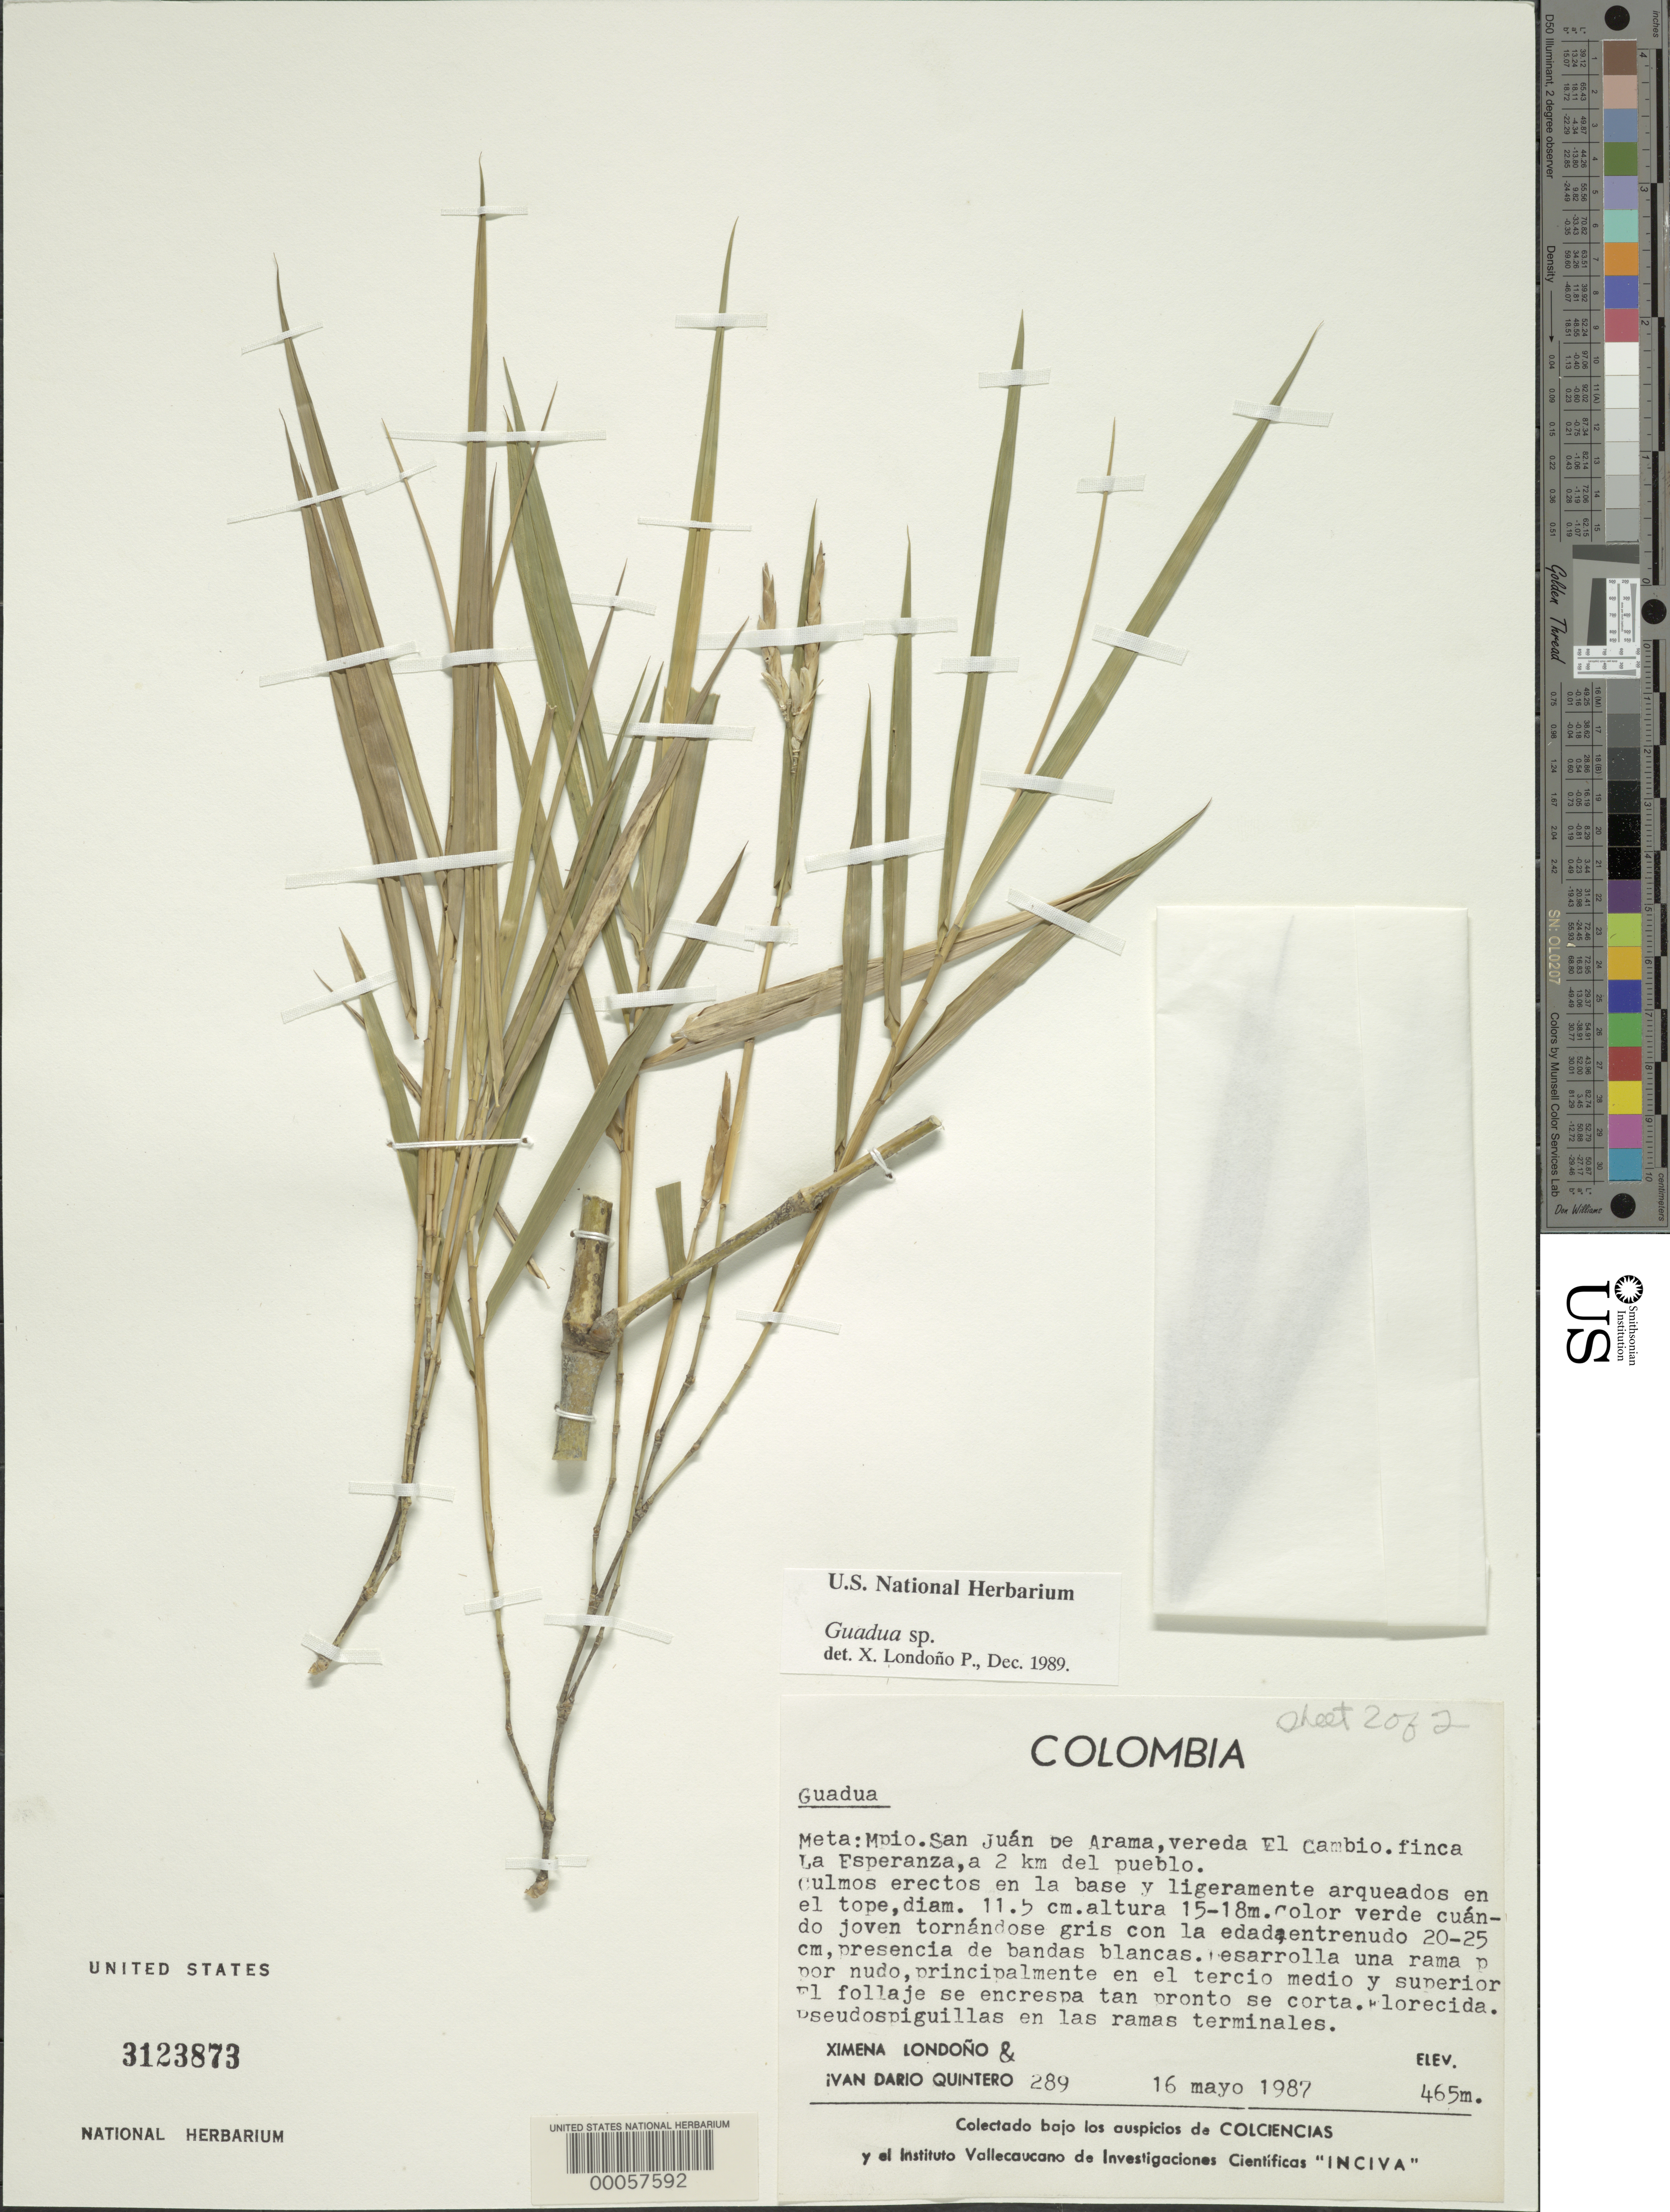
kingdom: Plantae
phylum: Tracheophyta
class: Liliopsida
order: Poales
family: Poaceae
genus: Guadua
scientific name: Guadua sp.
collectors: X. Londoño & I. Quintero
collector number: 289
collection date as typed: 16 May 1987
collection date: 1987-05-16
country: Colombia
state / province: Meta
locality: Mun. San Juan de Arama, el cambio Trail, la Esperanza land, 2 km from the town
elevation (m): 465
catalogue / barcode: US 3123873